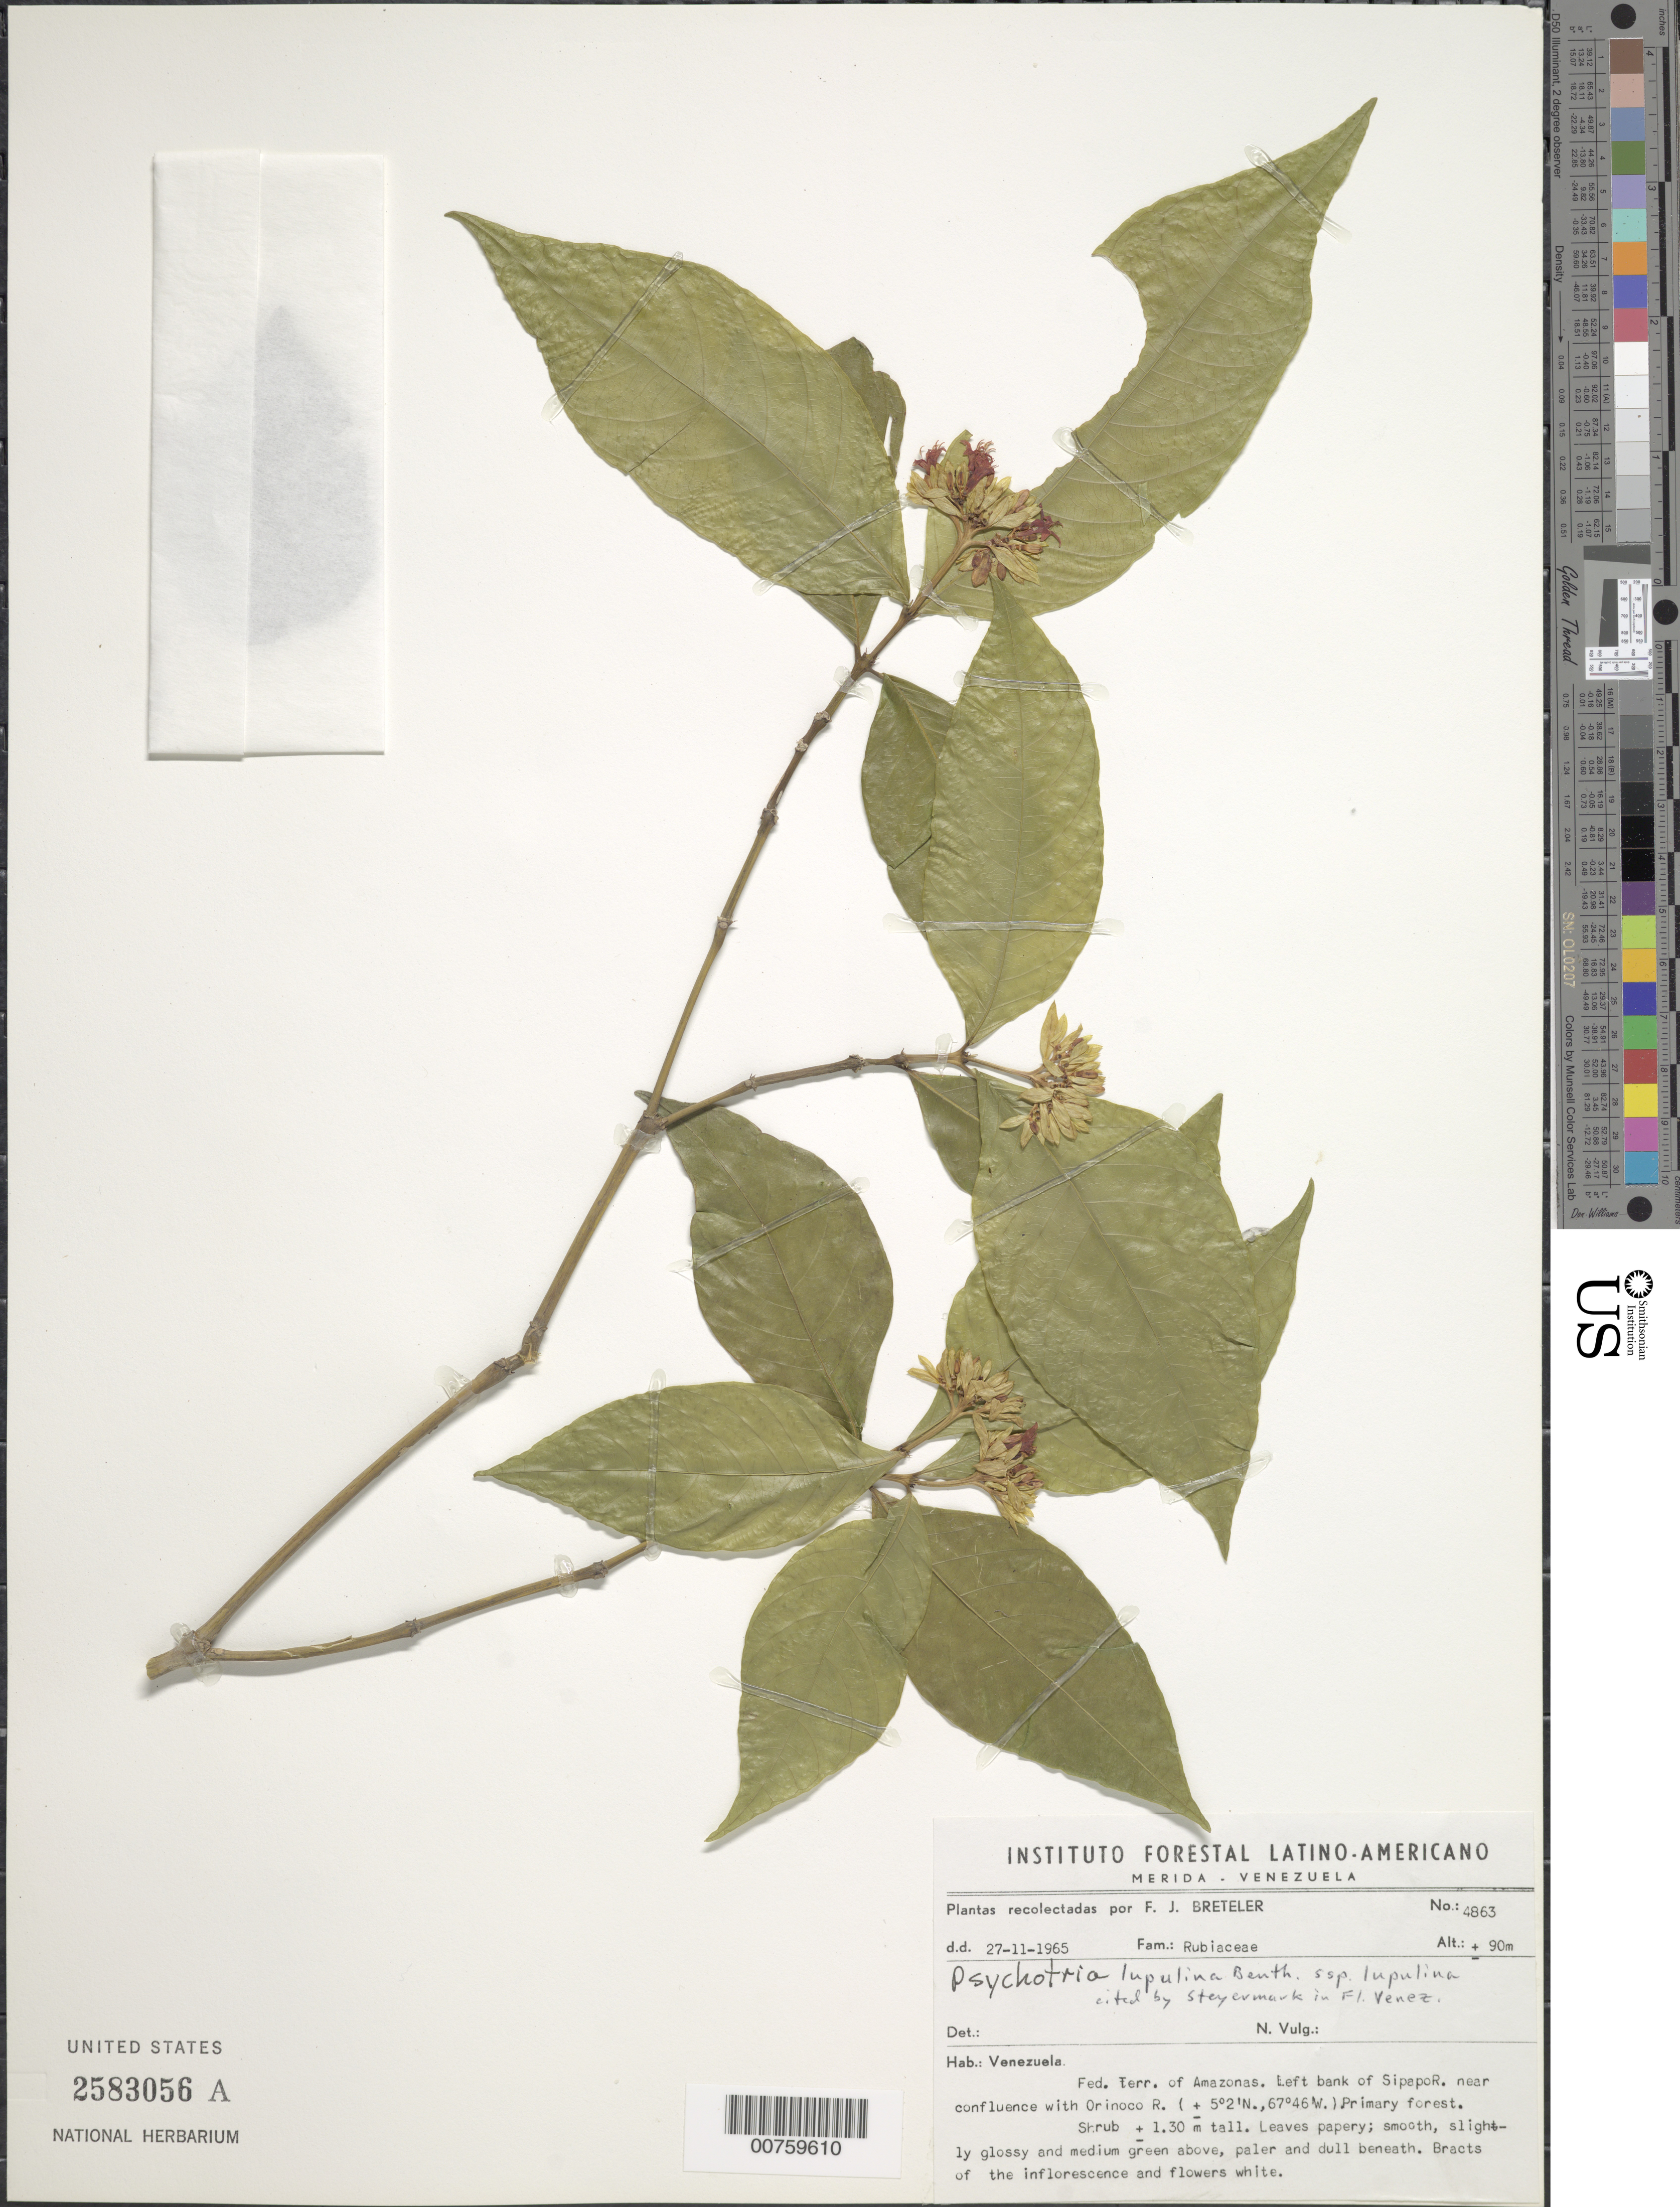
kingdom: Plantae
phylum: Tracheophyta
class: Magnoliopsida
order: Gentianales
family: Rubiaceae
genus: Psychotria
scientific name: Psychotria lupulina subsp. lupulina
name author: Benth.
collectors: F. J. Breteler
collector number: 4863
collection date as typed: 27-Nov-65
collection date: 1965-11-27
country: Venezuela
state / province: Amazonas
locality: Sipapo R., near confl. with Orinoco R.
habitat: Primary forest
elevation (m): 90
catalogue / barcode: US 2583056A